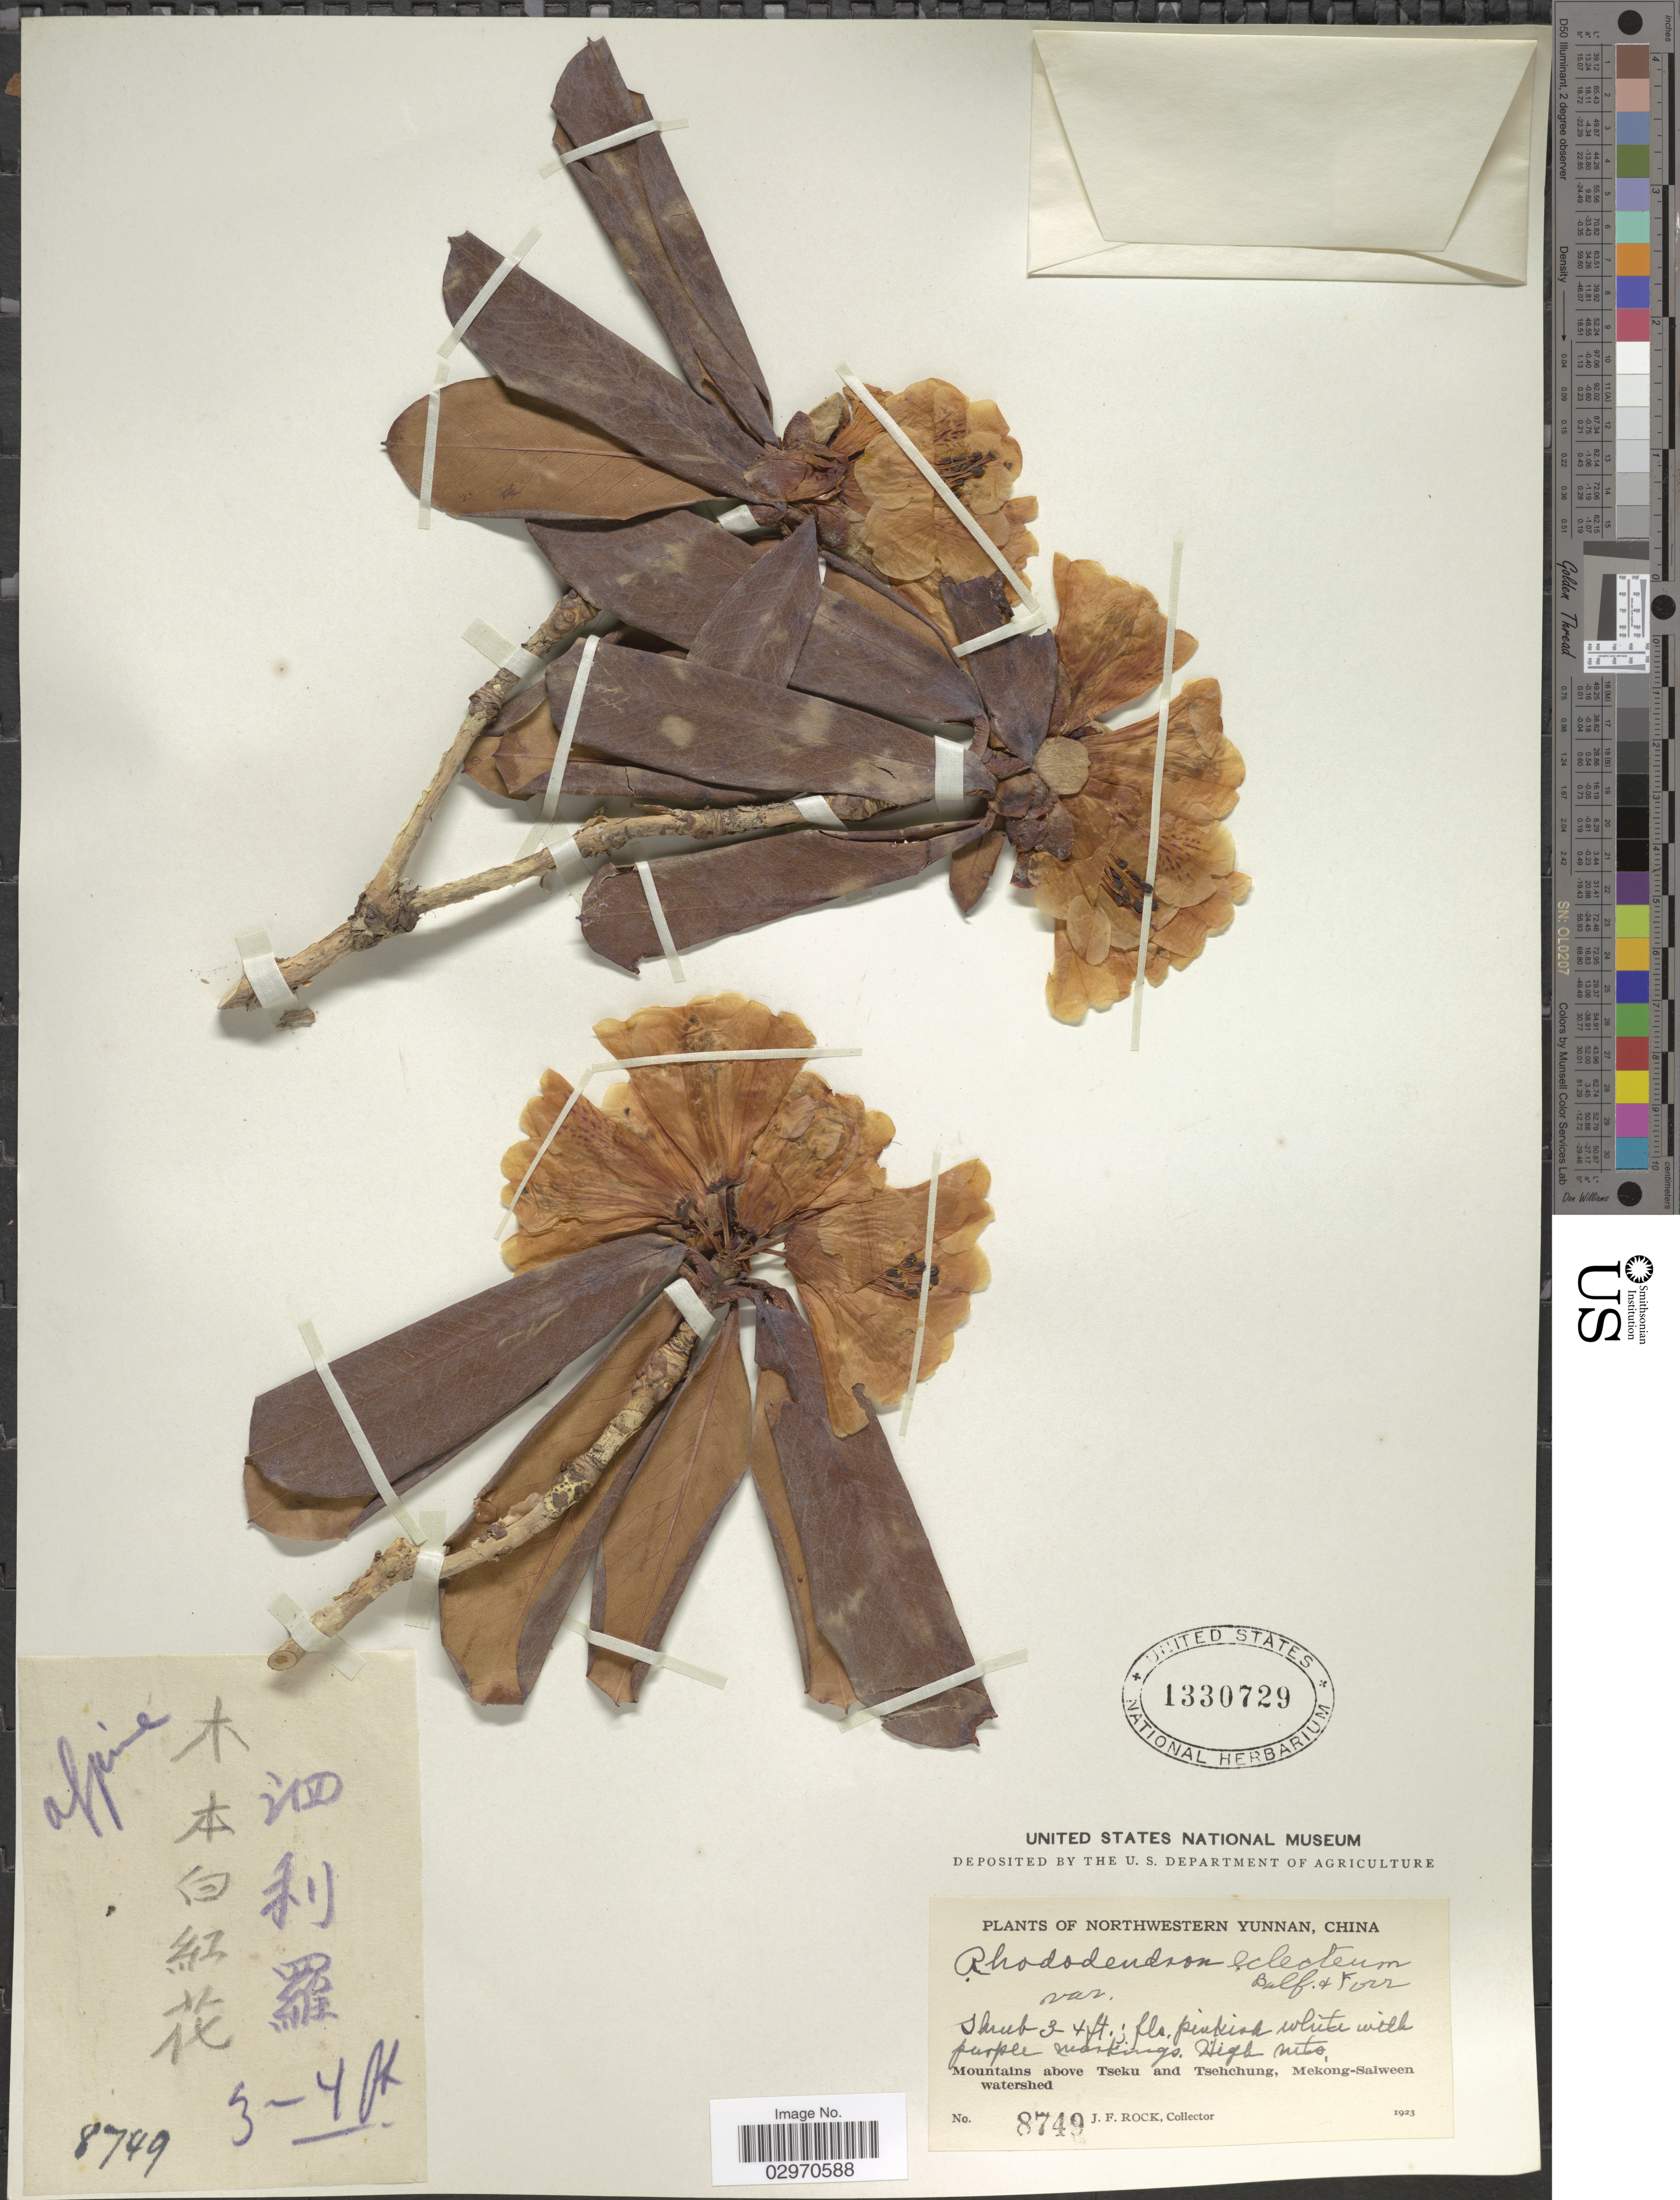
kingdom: Plantae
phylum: Tracheophyta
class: Magnoliopsida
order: Ericales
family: Ericaceae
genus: Rhododendron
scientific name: Rhododendron eclecteum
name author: Balf. f. & Forrest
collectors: J. Rock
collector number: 8749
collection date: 1923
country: China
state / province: Yunnan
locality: Northwestern Yunnan. Mountains above Tseku and Tsehchung, Mekong-Salween watershed.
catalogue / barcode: US 1330729